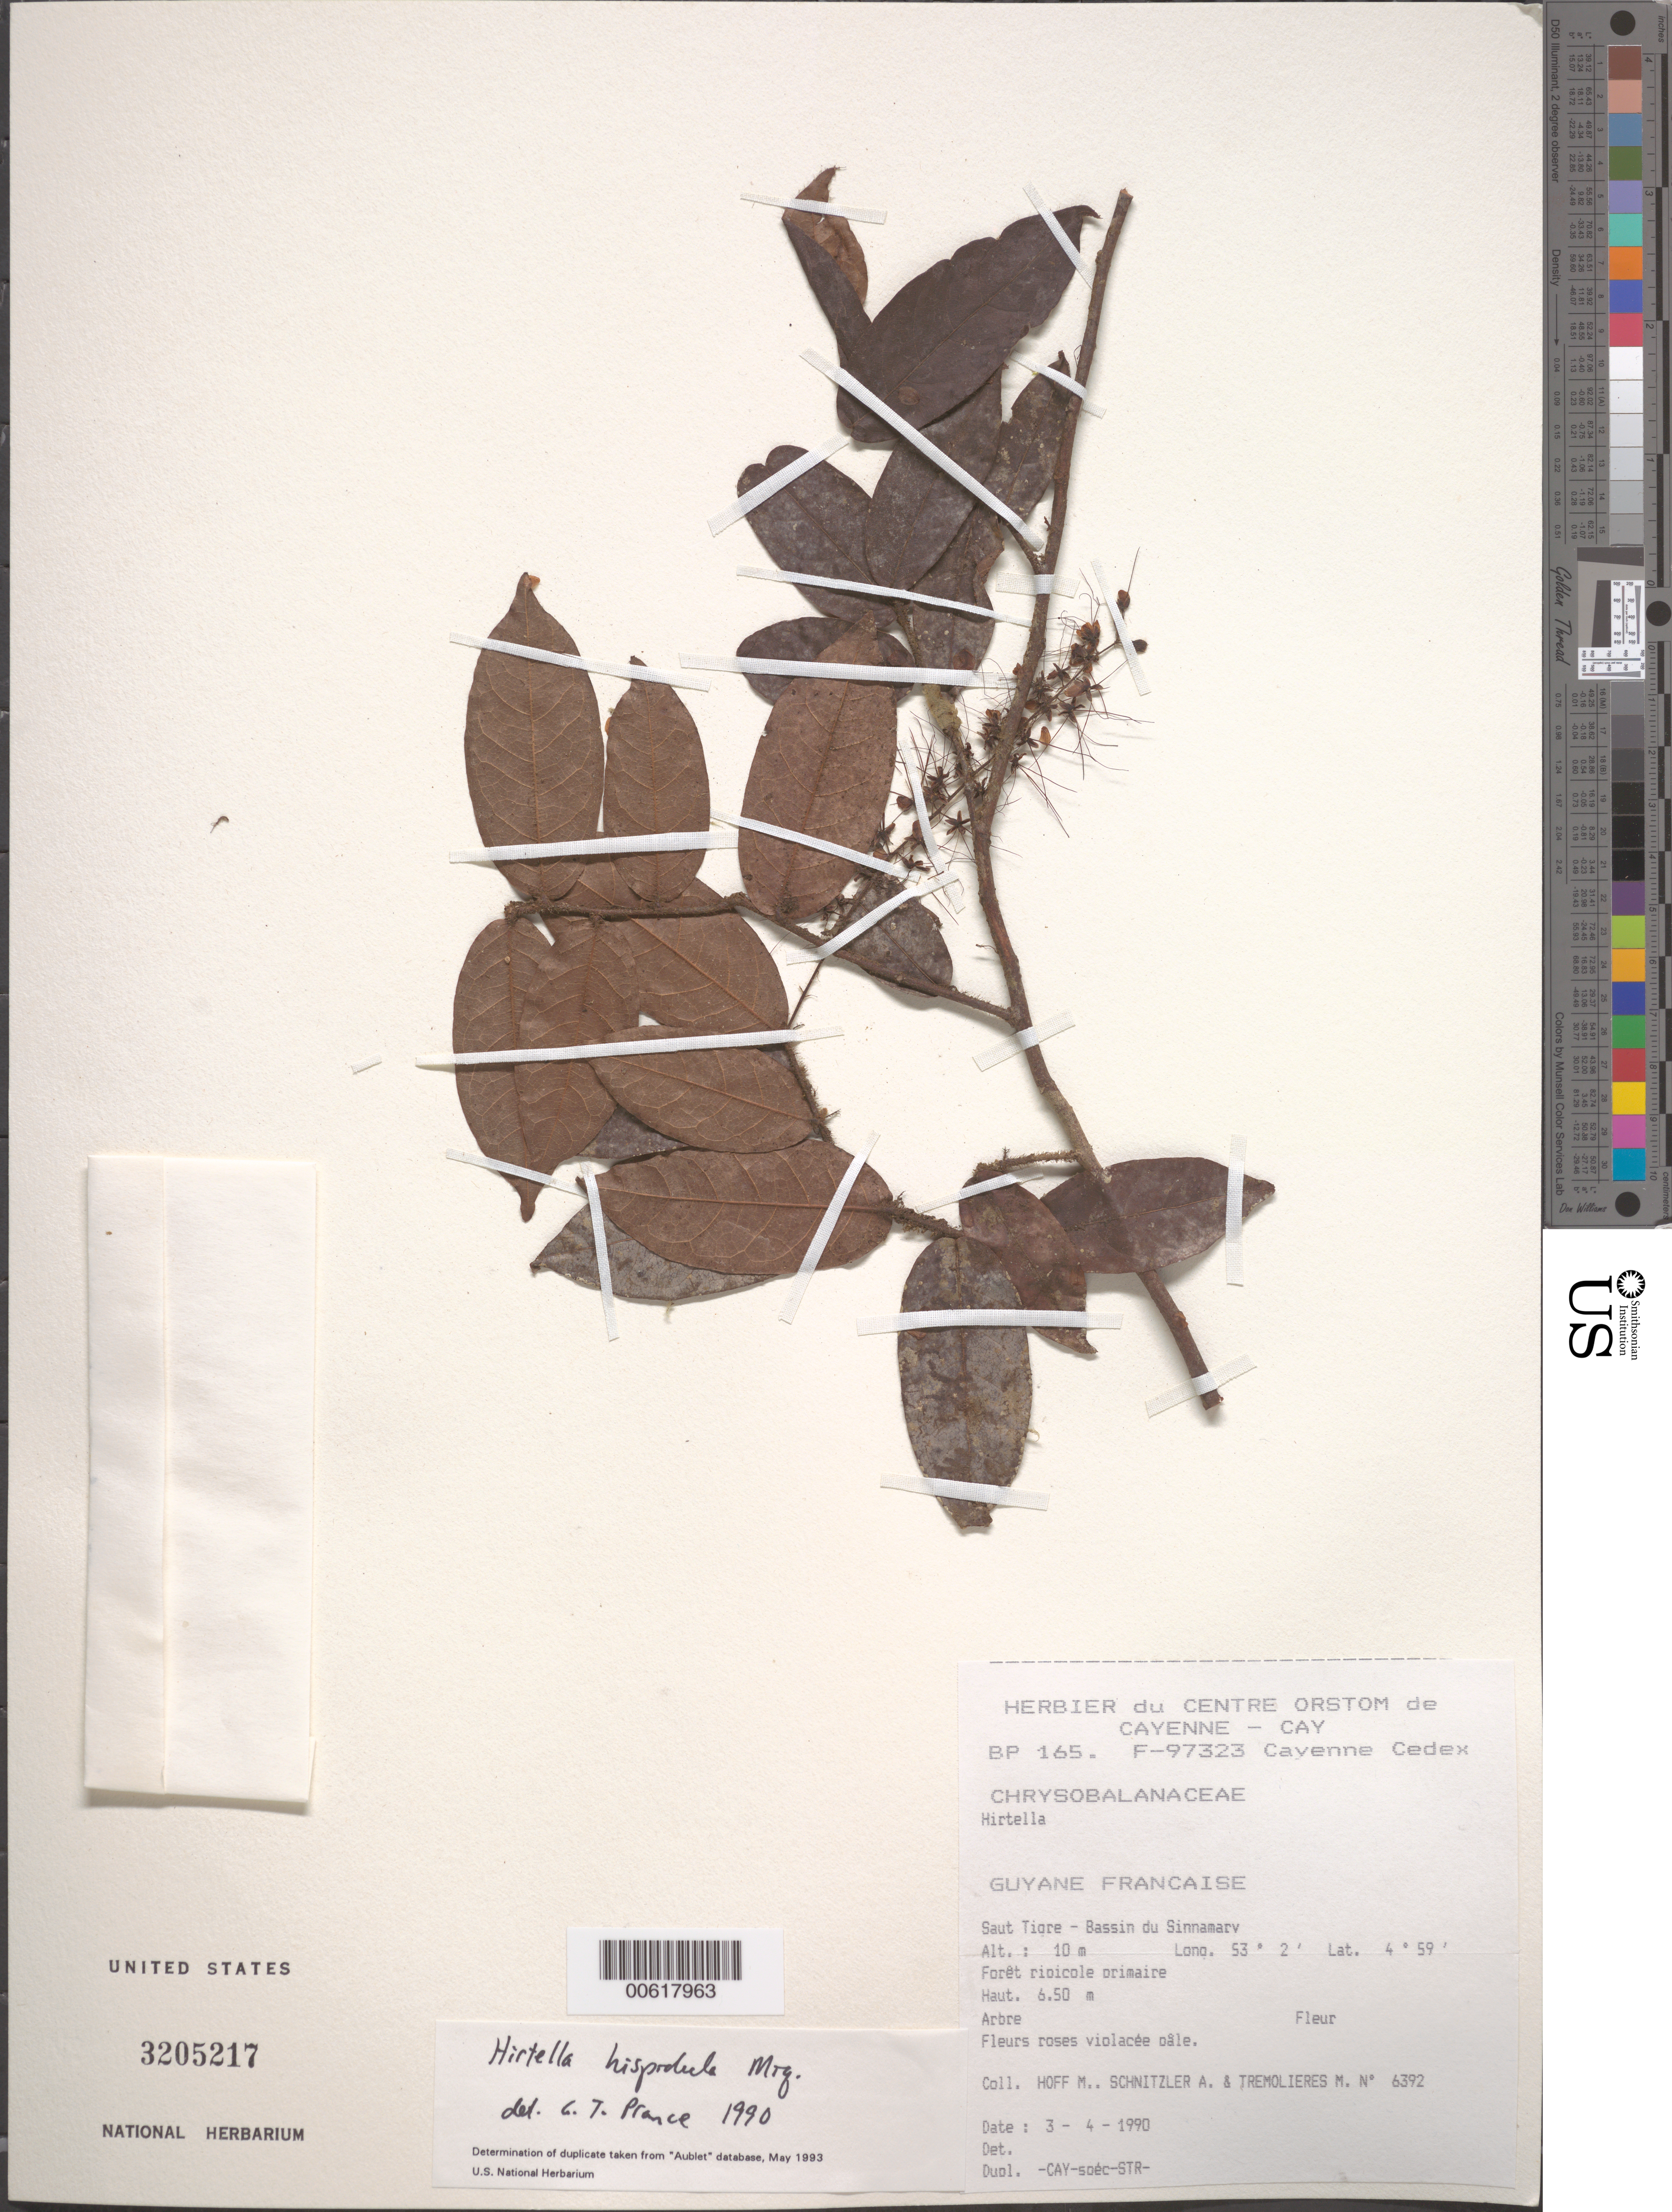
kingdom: Plantae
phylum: Tracheophyta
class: Magnoliopsida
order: Malpighiales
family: Chrysobalanaceae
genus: Hirtella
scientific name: Hirtella hispidula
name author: Miq.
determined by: Prance, G. T.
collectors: M. Hoff, A. Schnitzler & M. Tremolieres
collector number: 6392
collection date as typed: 3-Apr-90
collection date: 1990-04-03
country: French Guiana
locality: Saut Tigre, Bassin du Sinnamary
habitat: Foret ripicole primarie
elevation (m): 10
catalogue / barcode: US 3205217